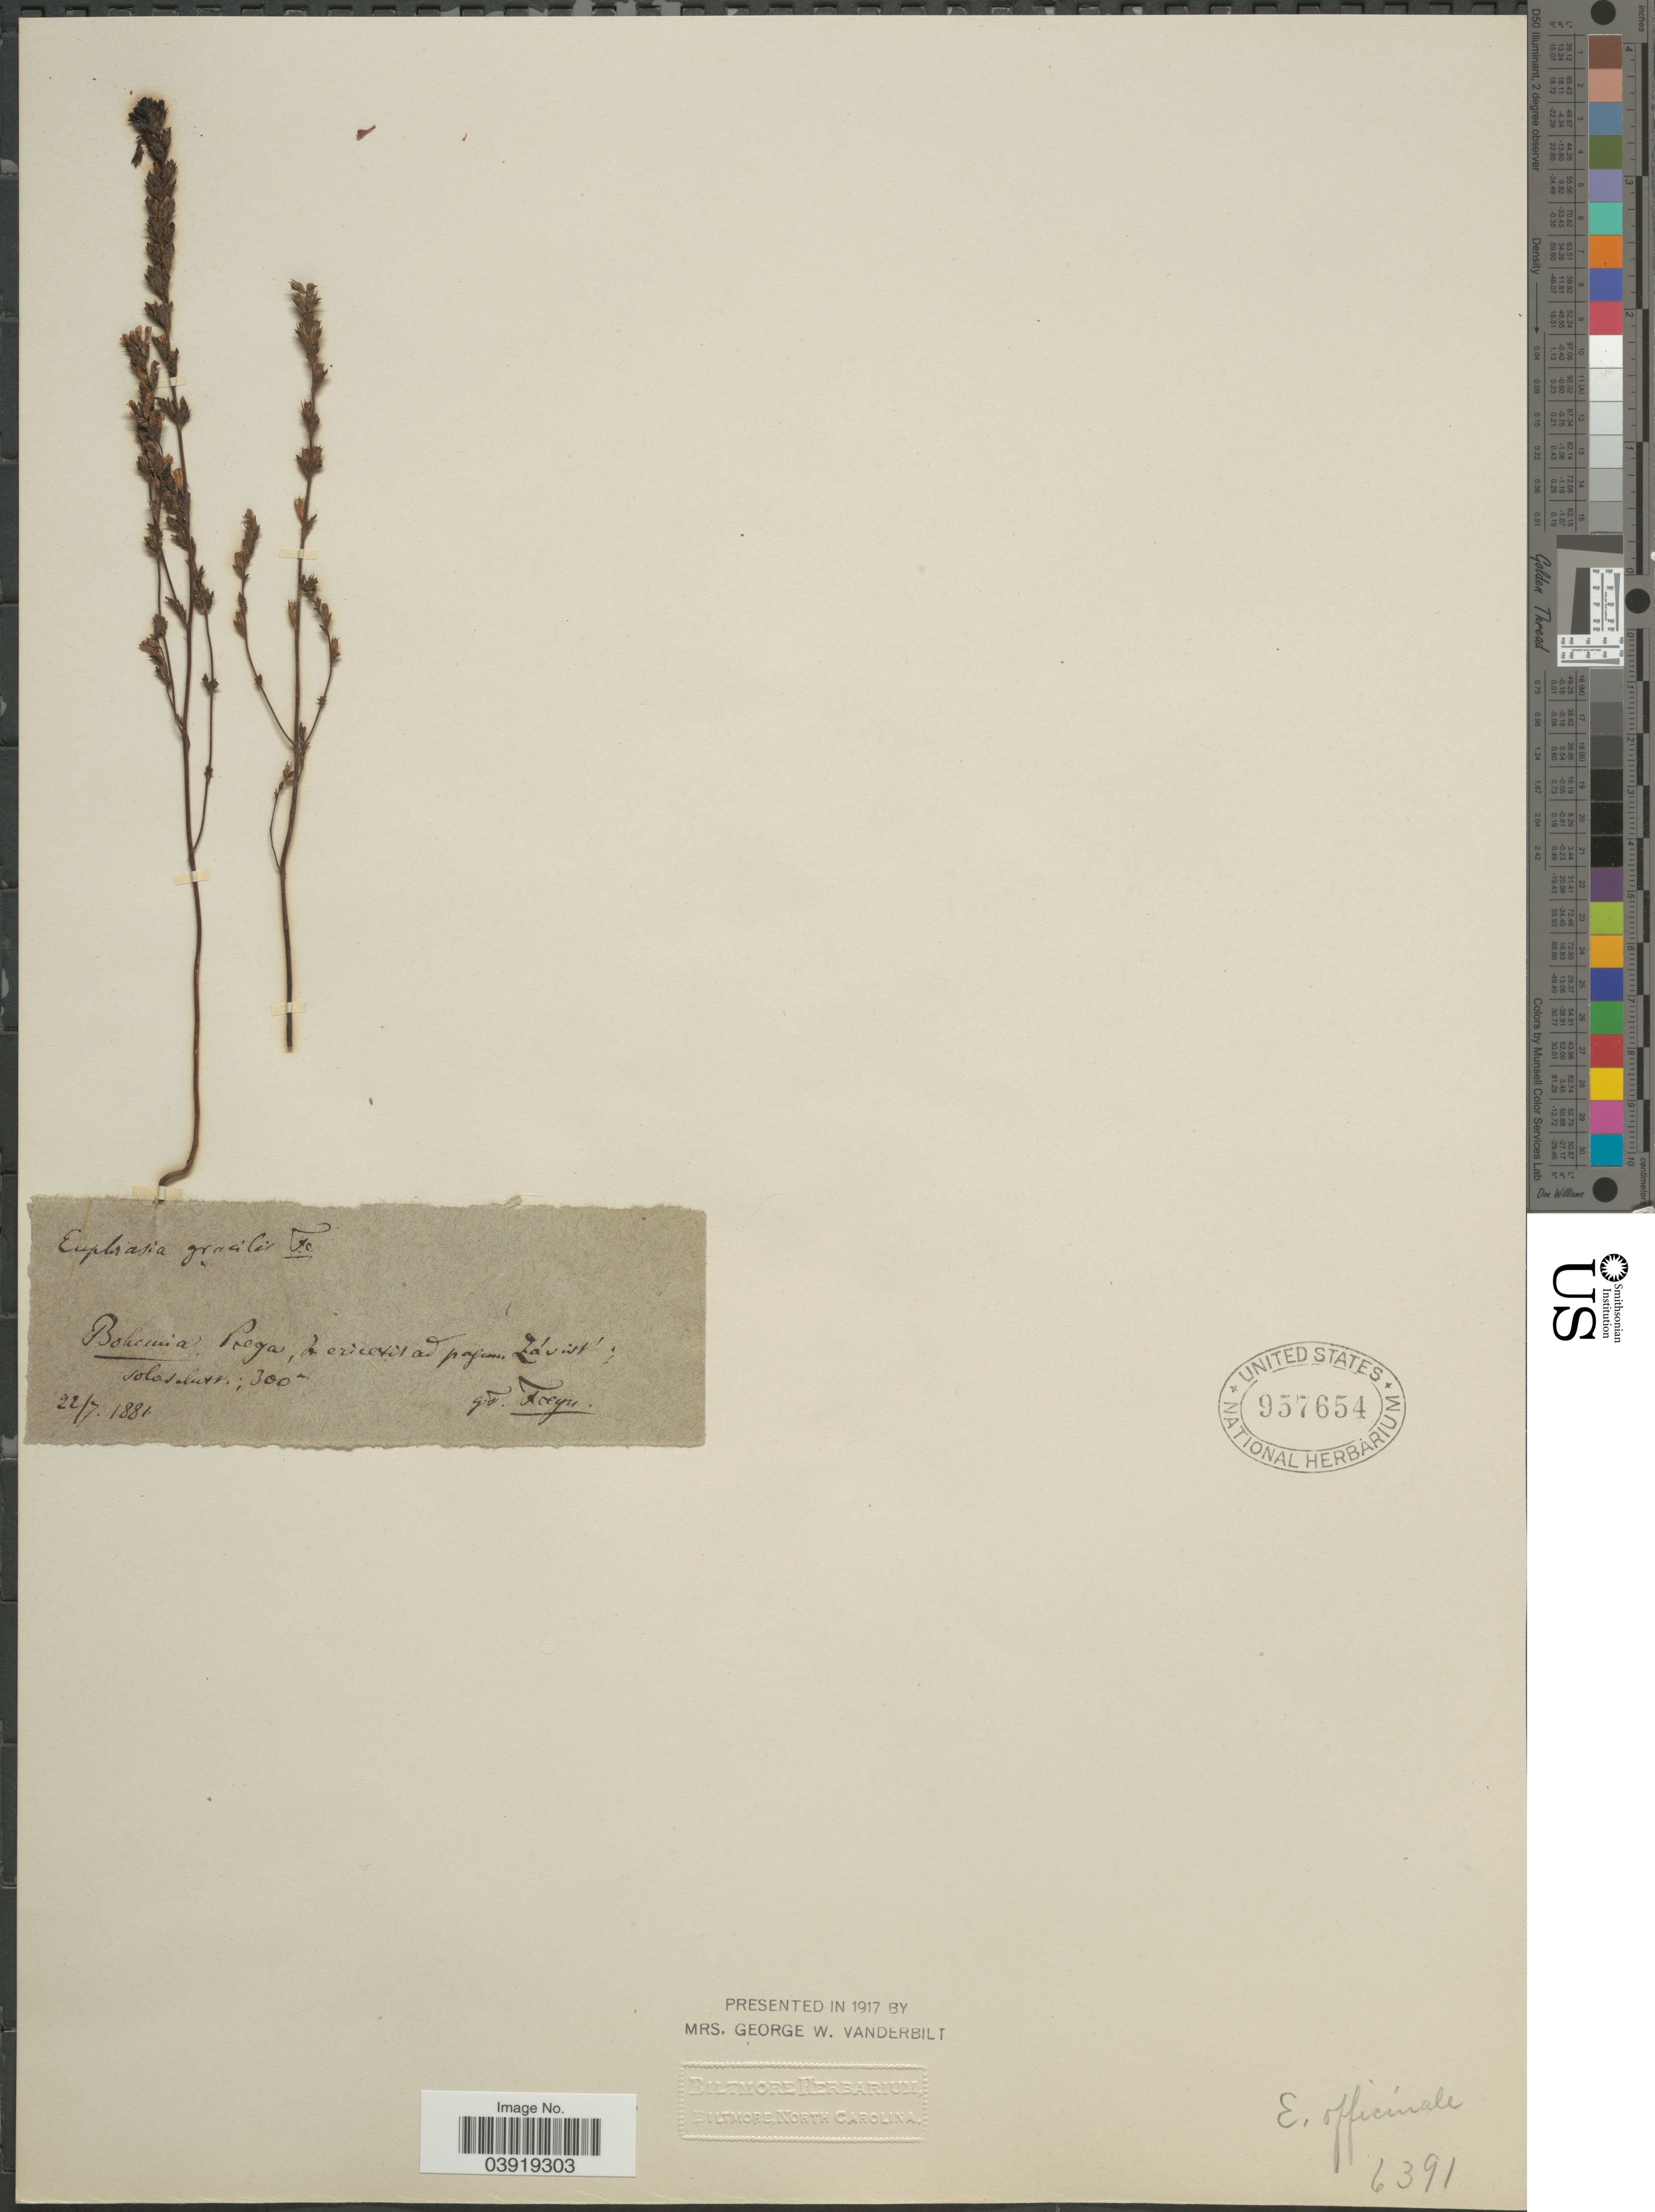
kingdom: Plantae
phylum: Tracheophyta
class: Magnoliopsida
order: Lamiales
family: Orobanchaceae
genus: Euphrasia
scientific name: Euphrasia gracilis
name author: (Fr.) Fr.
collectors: J. Freyn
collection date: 1881-07-22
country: Czechia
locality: Bohemia. Prega, in crecixes ad pagum Zavist.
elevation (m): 300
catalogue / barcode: US 957654